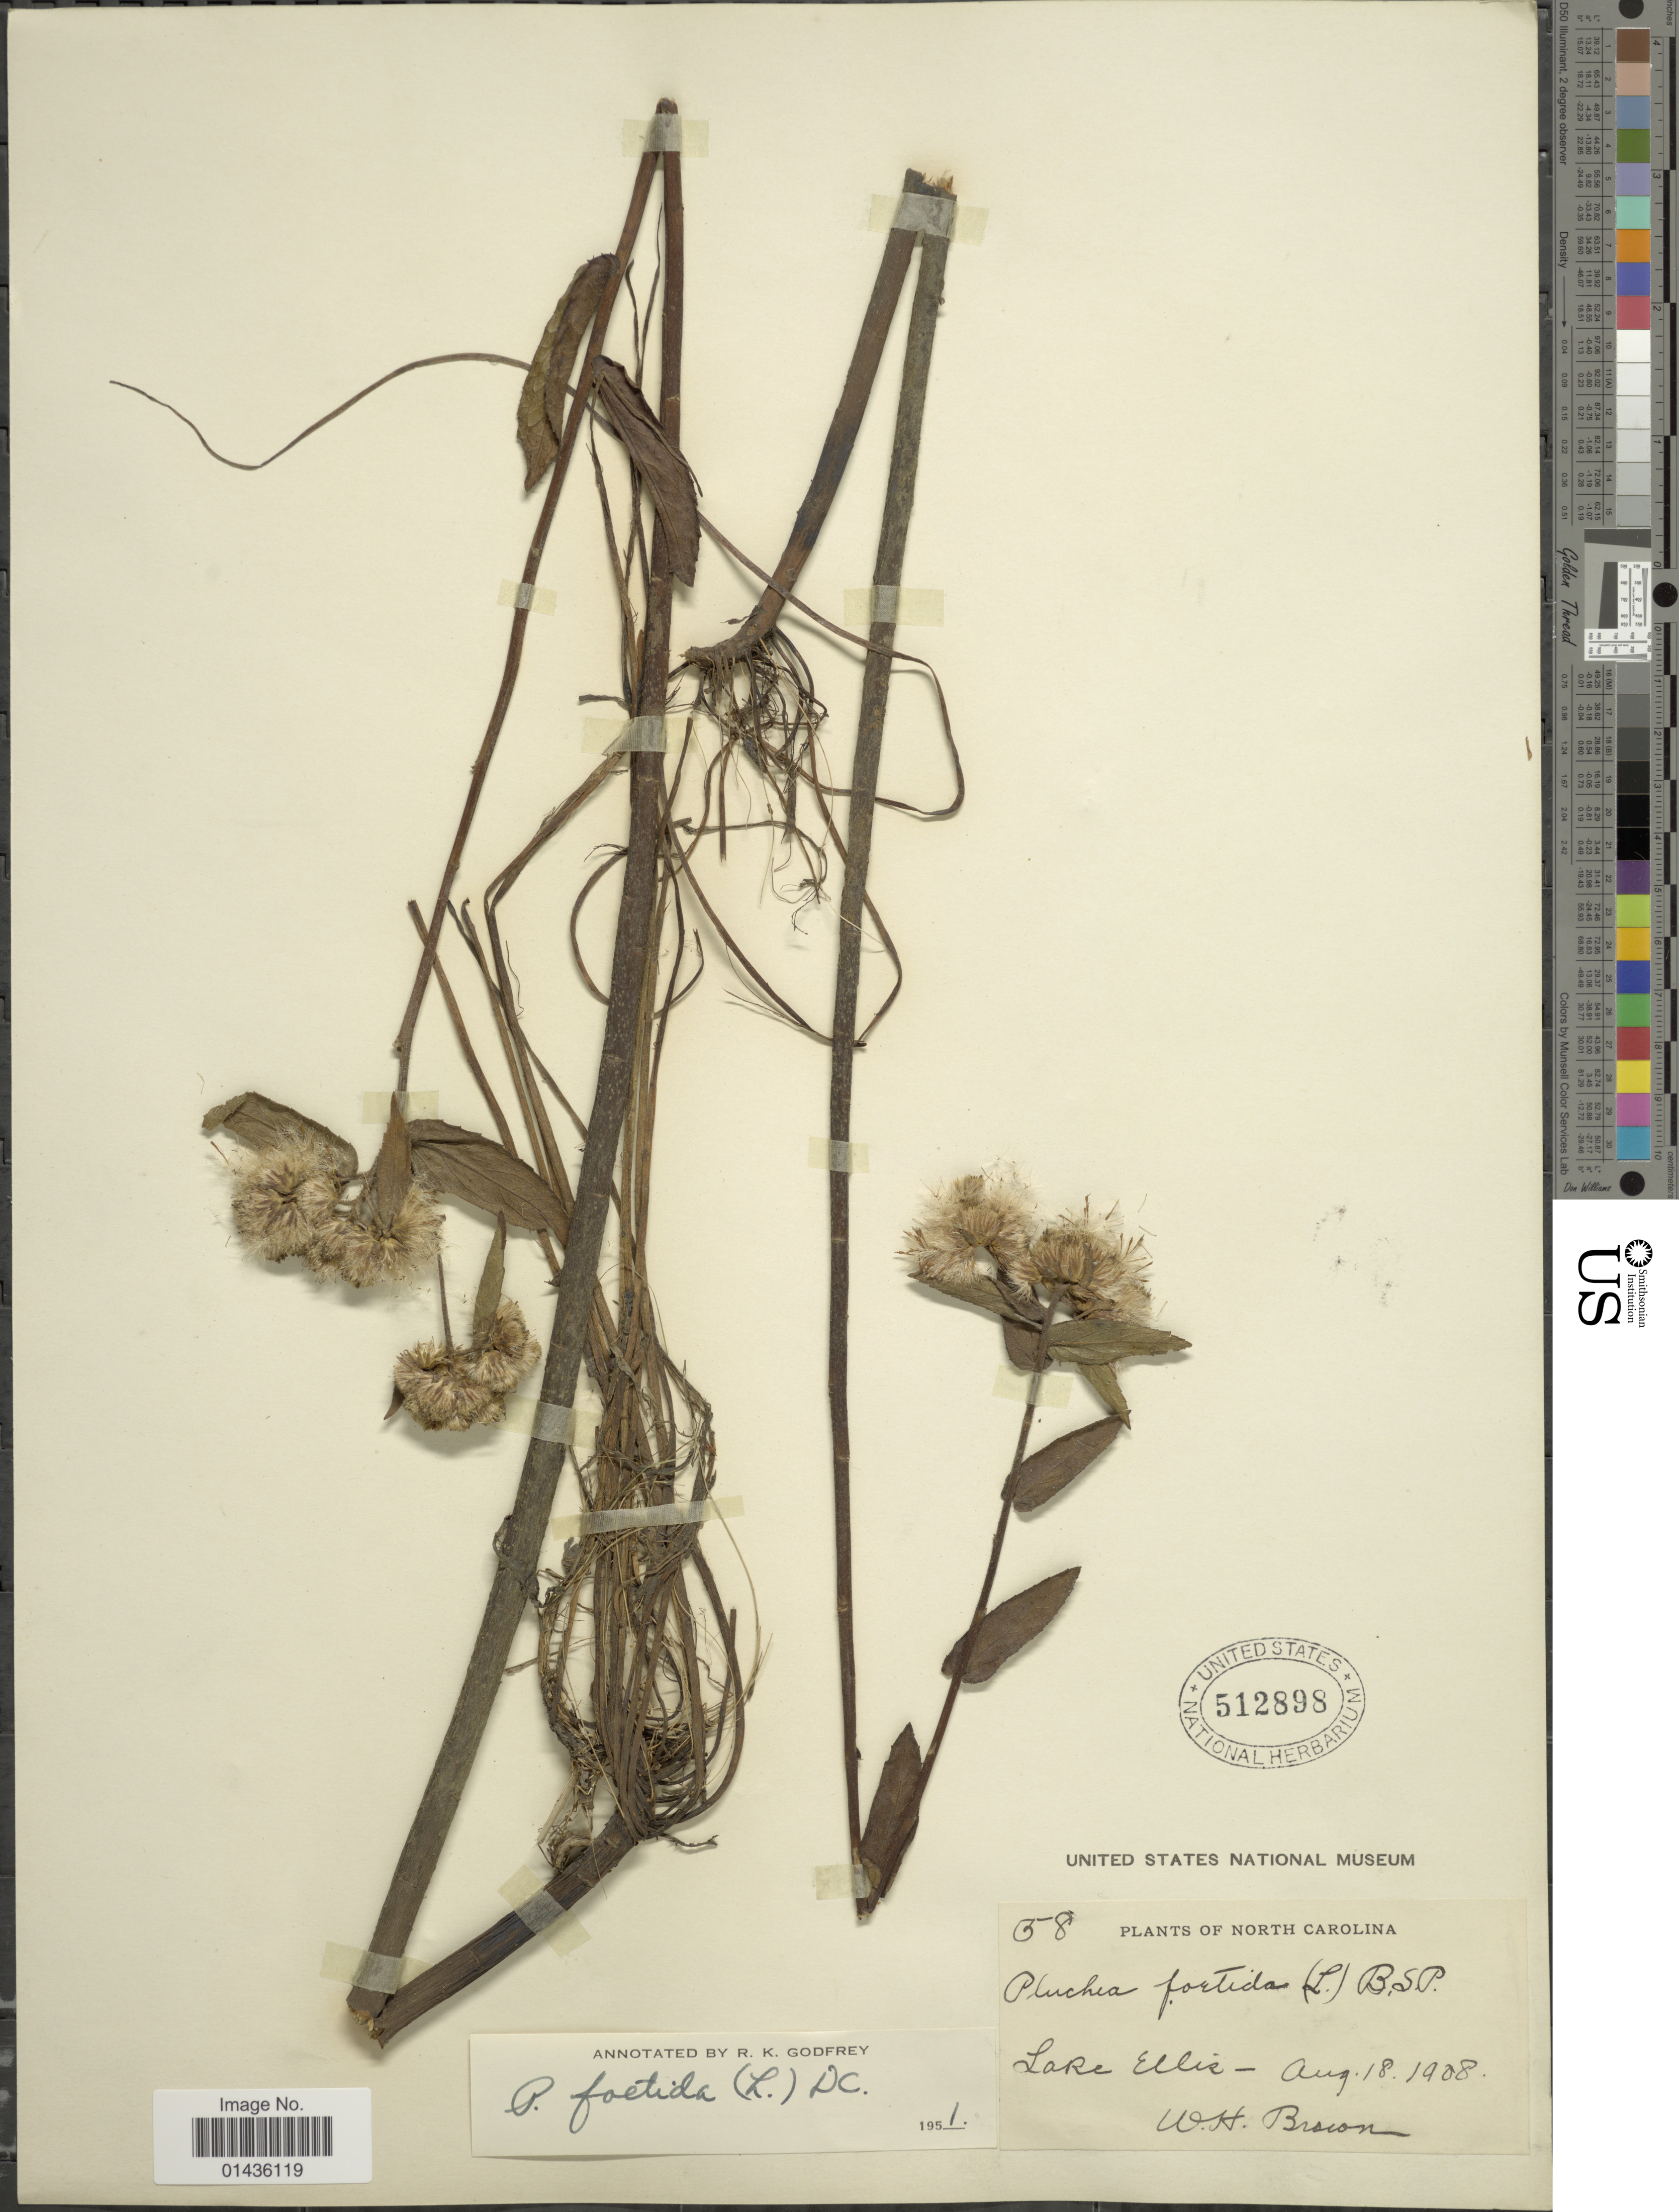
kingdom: Plantae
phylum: Tracheophyta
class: Magnoliopsida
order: Asterales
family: Asteraceae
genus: Pluchea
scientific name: Pluchea foetida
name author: (L.) DC.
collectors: W. H. Brown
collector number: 58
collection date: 1908-08-18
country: United States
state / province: North Carolina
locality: Lake Ellis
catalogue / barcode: US 512898